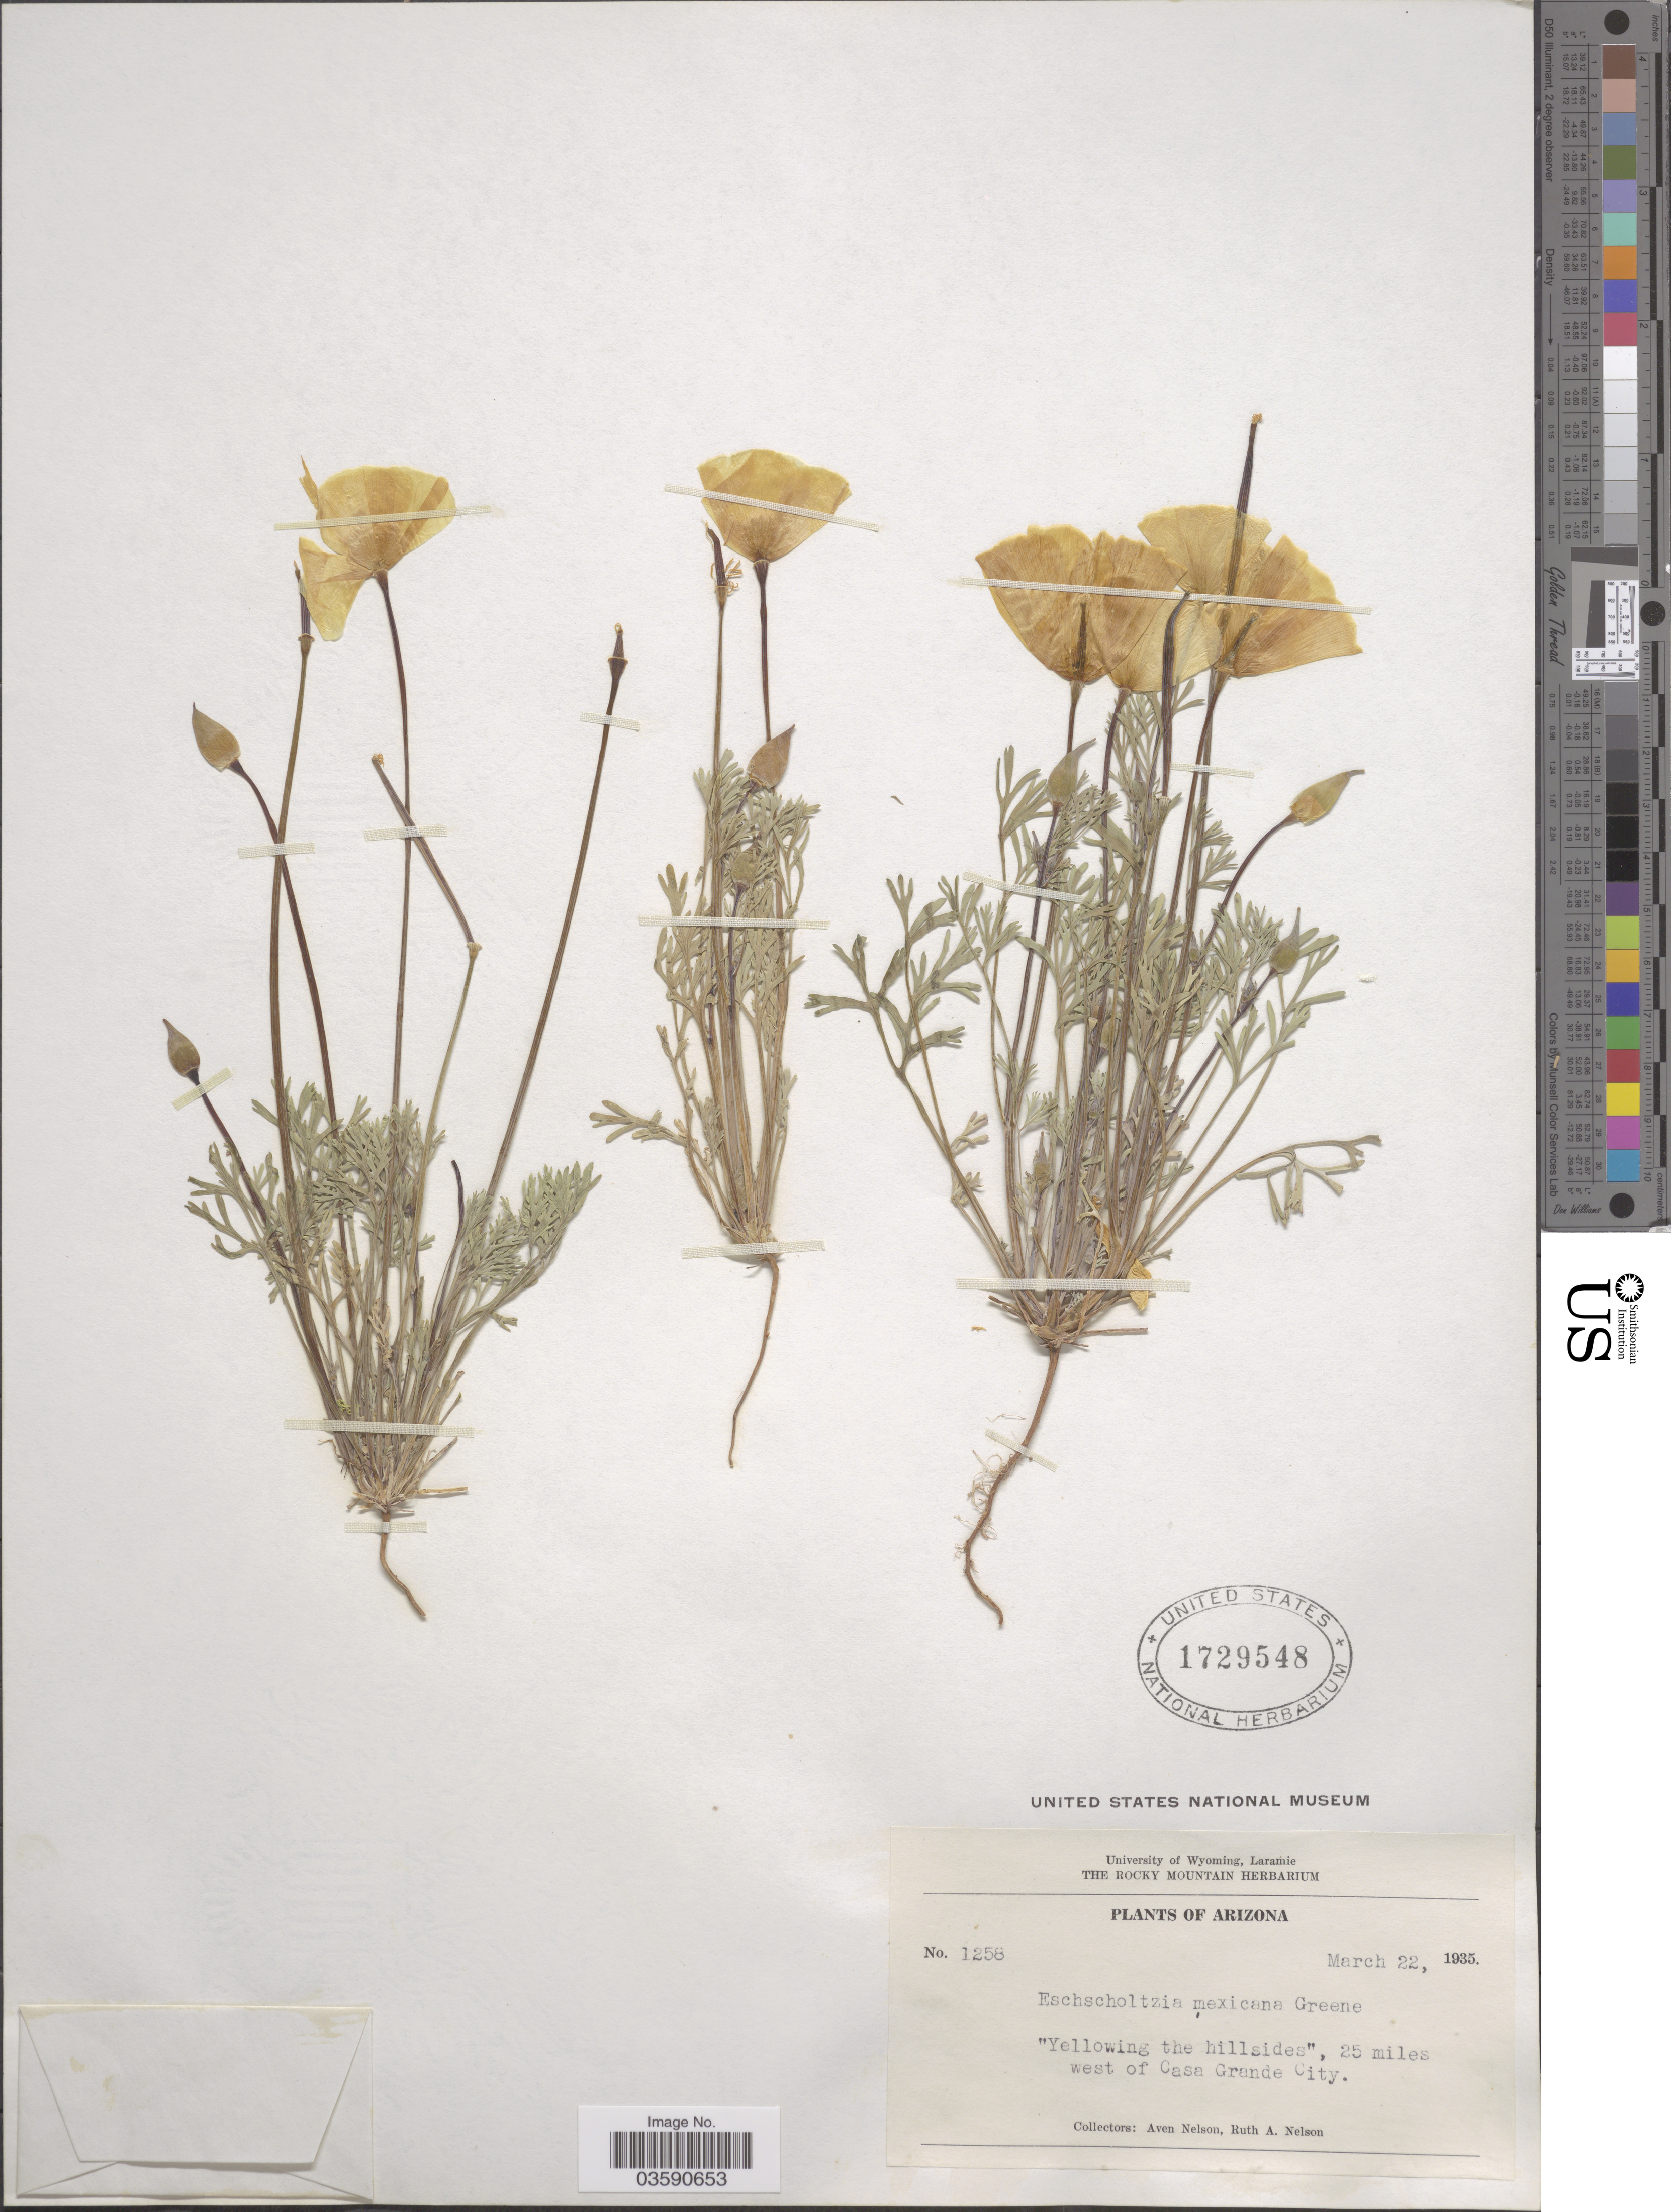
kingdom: Plantae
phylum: Tracheophyta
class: Magnoliopsida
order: Ranunculales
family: Papaveraceae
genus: Eschscholzia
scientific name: Eschscholzia mexicana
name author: Greene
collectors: A. Nelson & R. A. Nelson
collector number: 1258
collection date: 1935-03-22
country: United States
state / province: Arizona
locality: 25 miles west of Casa Grande City.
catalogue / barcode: US 1729548